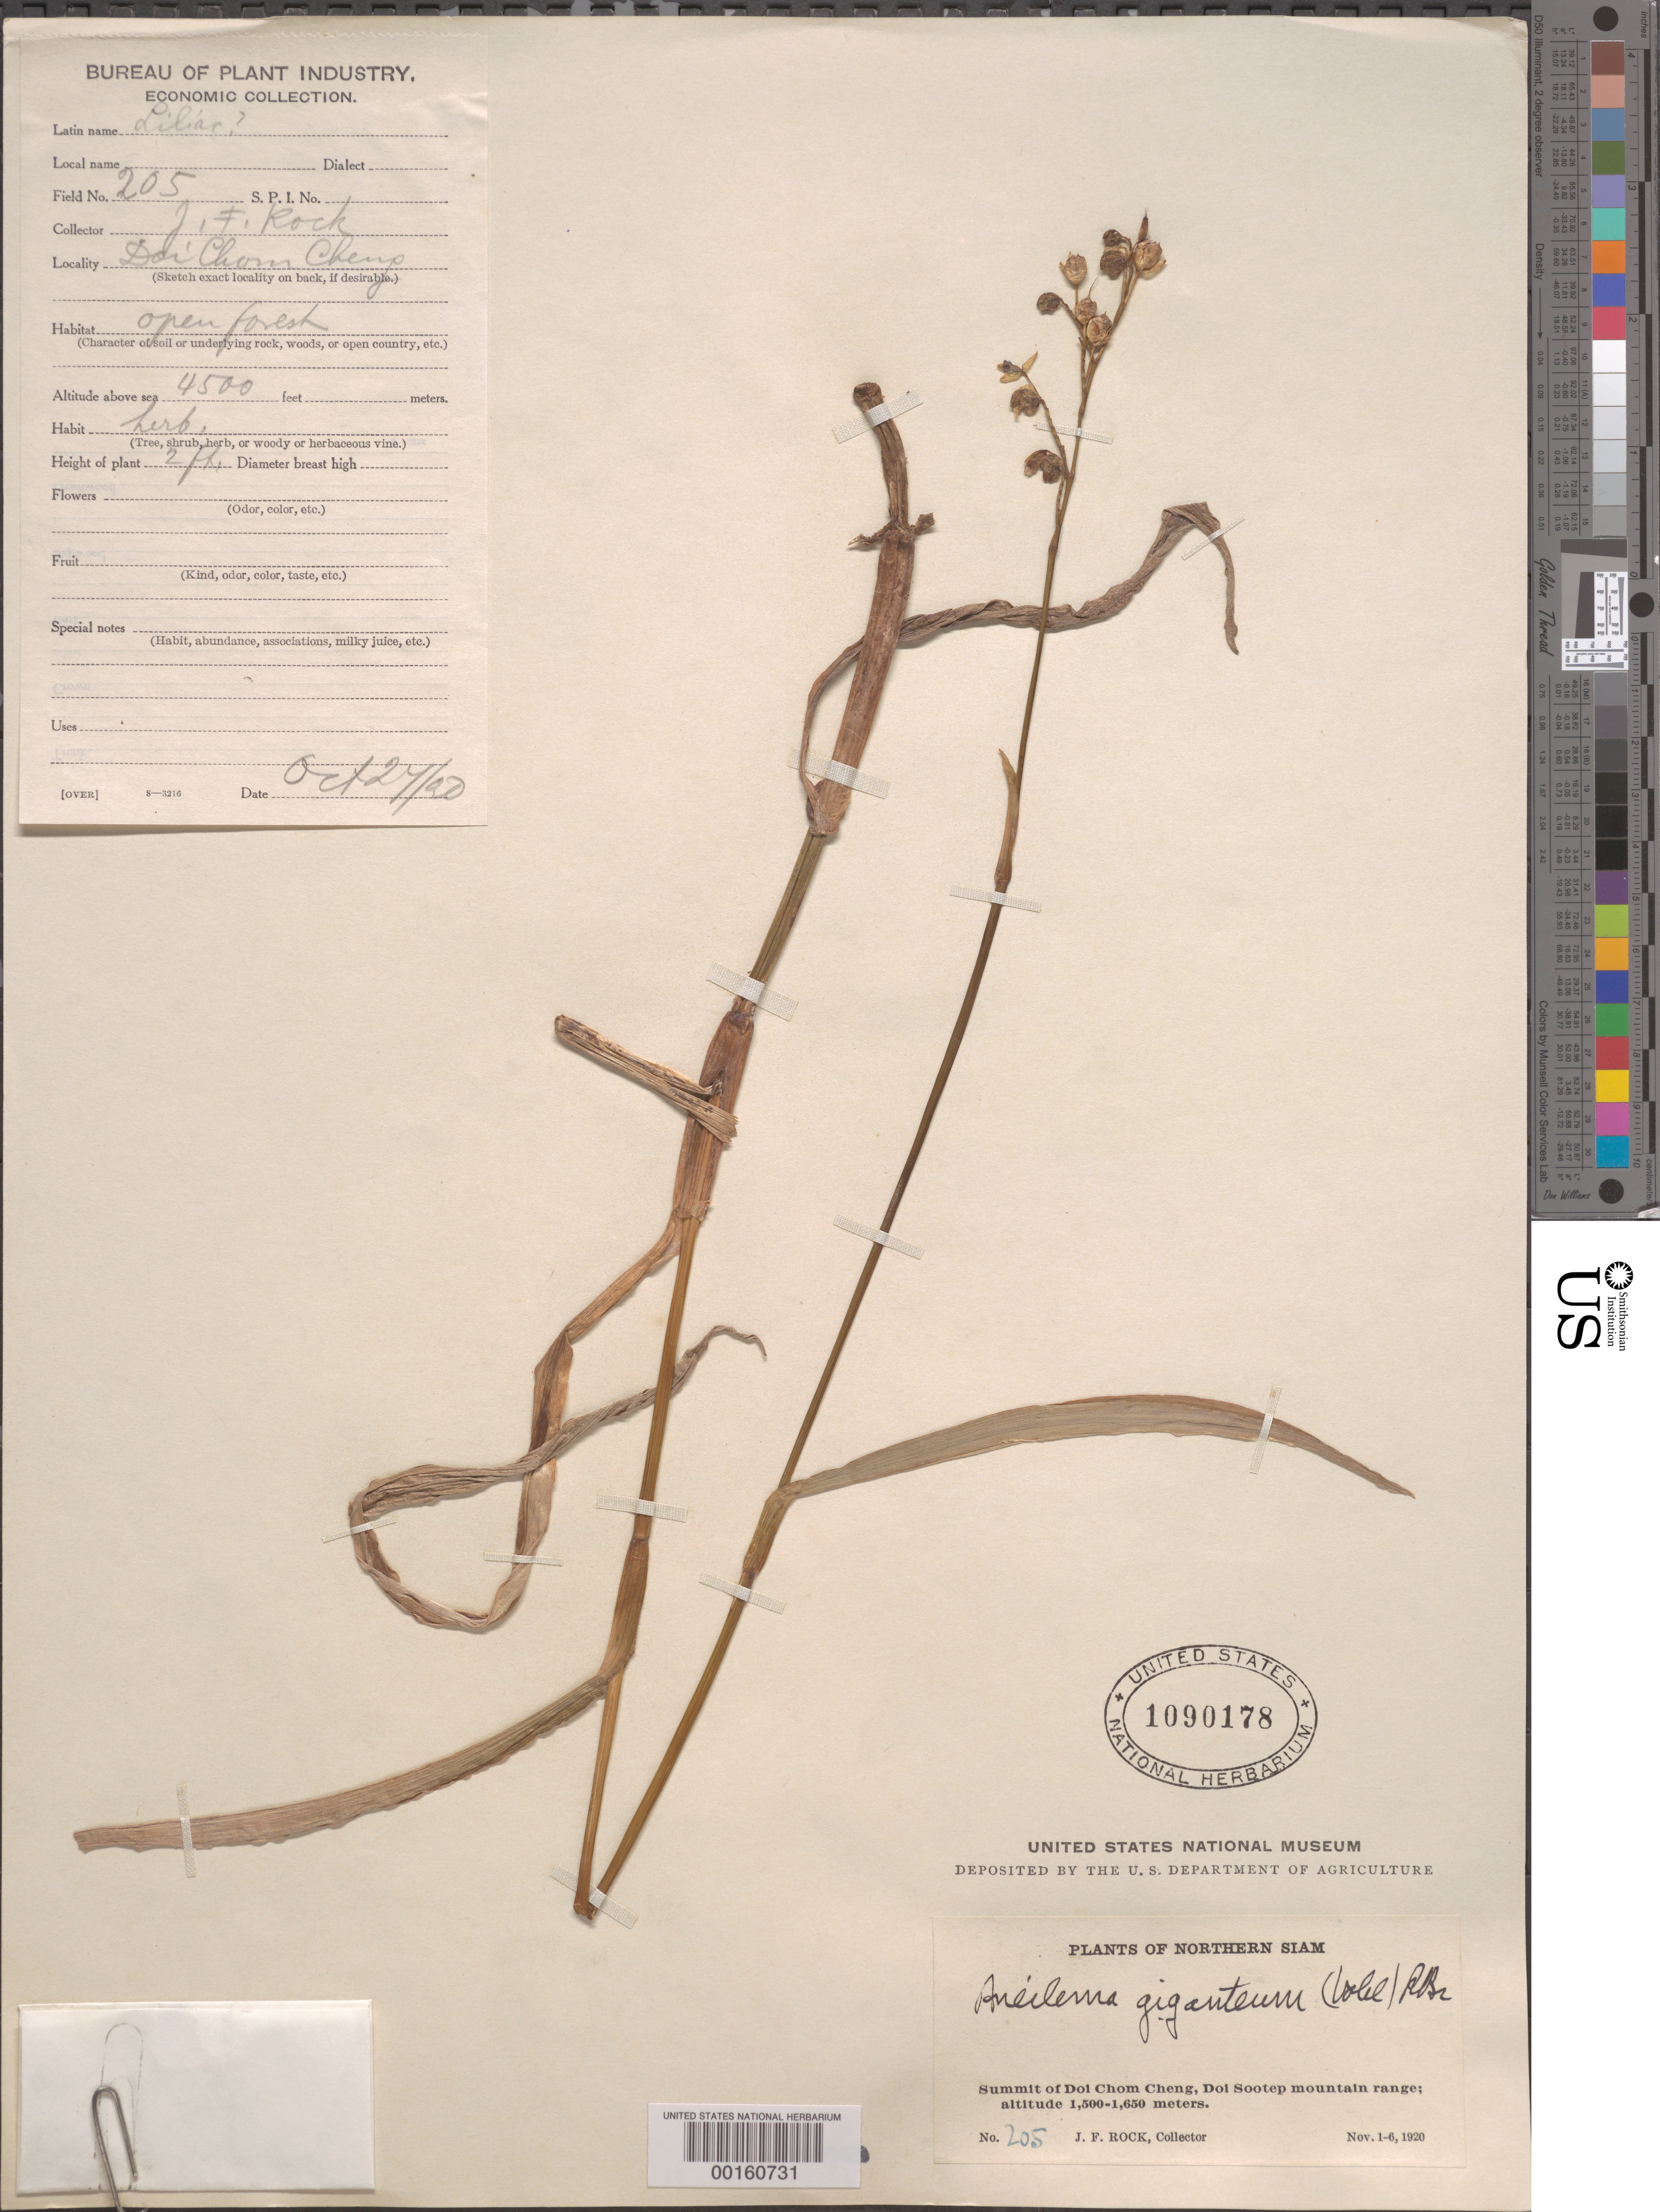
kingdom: Plantae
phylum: Tracheophyta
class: Liliopsida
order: Commelinales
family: Commelinaceae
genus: Murdannia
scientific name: Murdannia simplex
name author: (Vahl) Brenan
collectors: J. F. Rock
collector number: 205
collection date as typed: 01 Nov 1920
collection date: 1920-11-01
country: Thailand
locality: Doi chom cheng, doi sootep mountain range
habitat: Open forest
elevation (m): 1500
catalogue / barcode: US 1090178